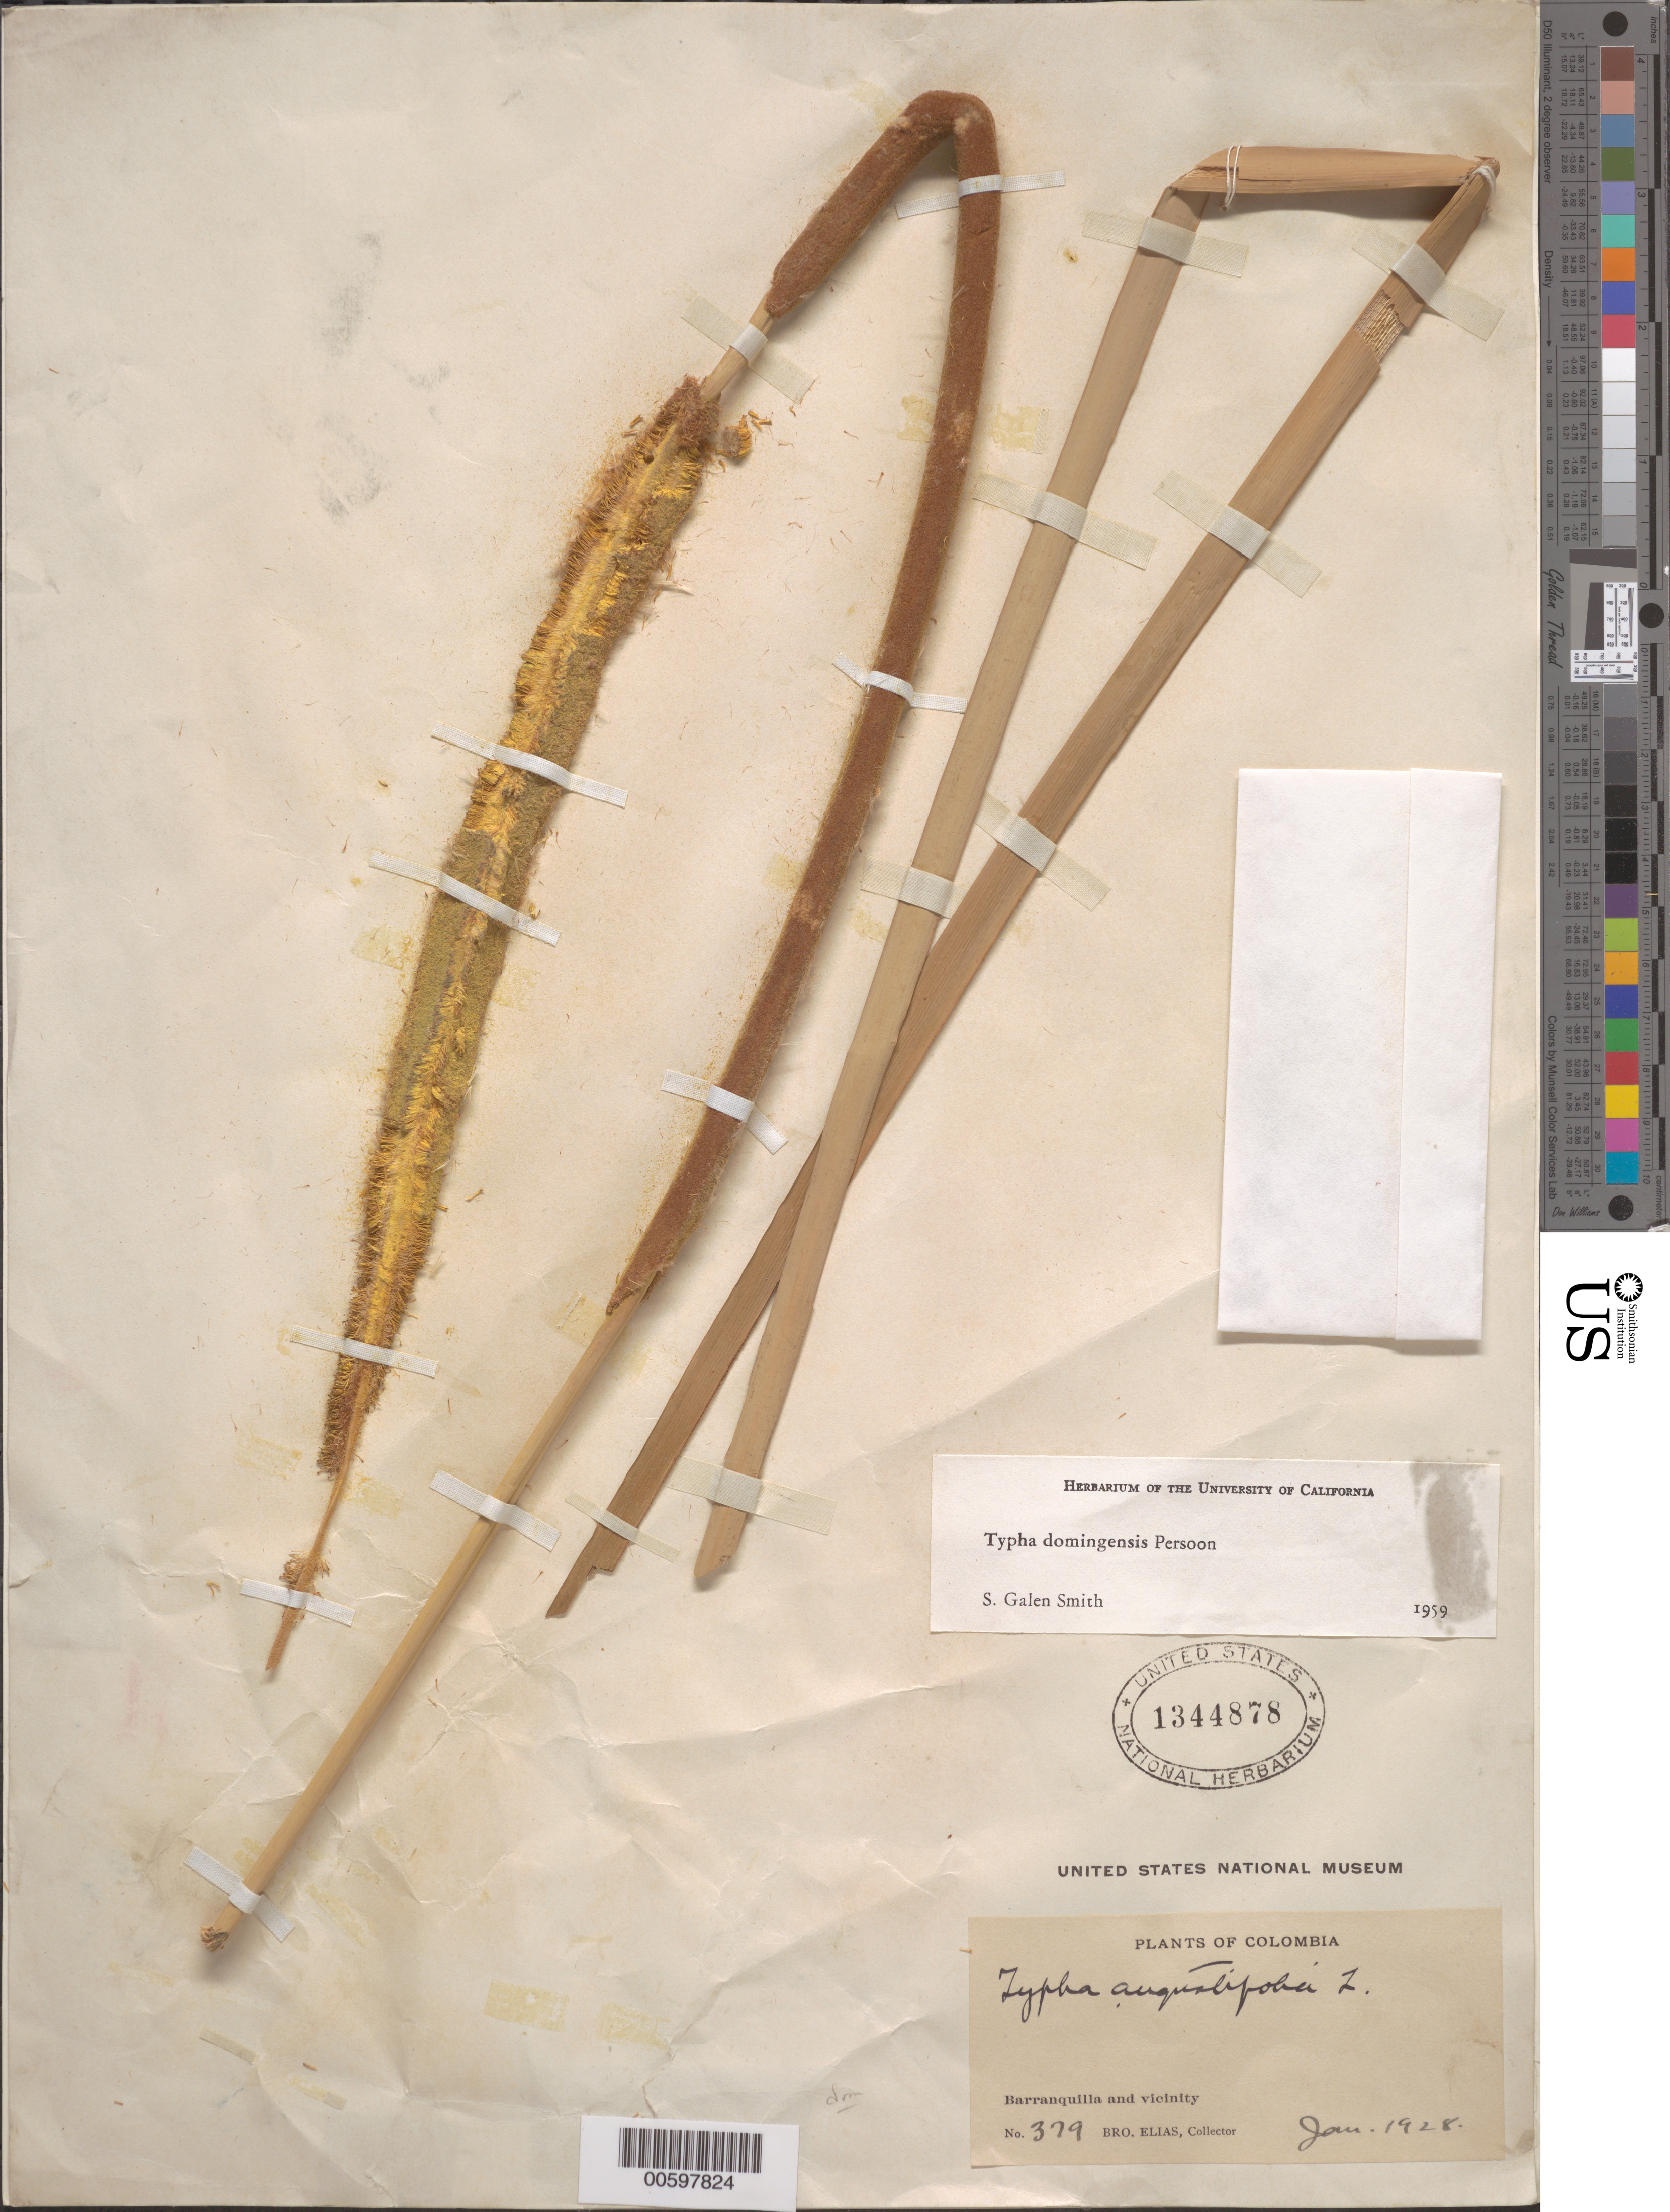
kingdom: Plantae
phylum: Tracheophyta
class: Liliopsida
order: Poales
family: Typhaceae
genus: Typha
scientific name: Typha domingensis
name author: Pers.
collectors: Bro. Elias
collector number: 379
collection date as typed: Jan 1928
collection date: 1928-01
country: Colombia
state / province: Atlántico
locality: Barranquilla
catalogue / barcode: US 1344878